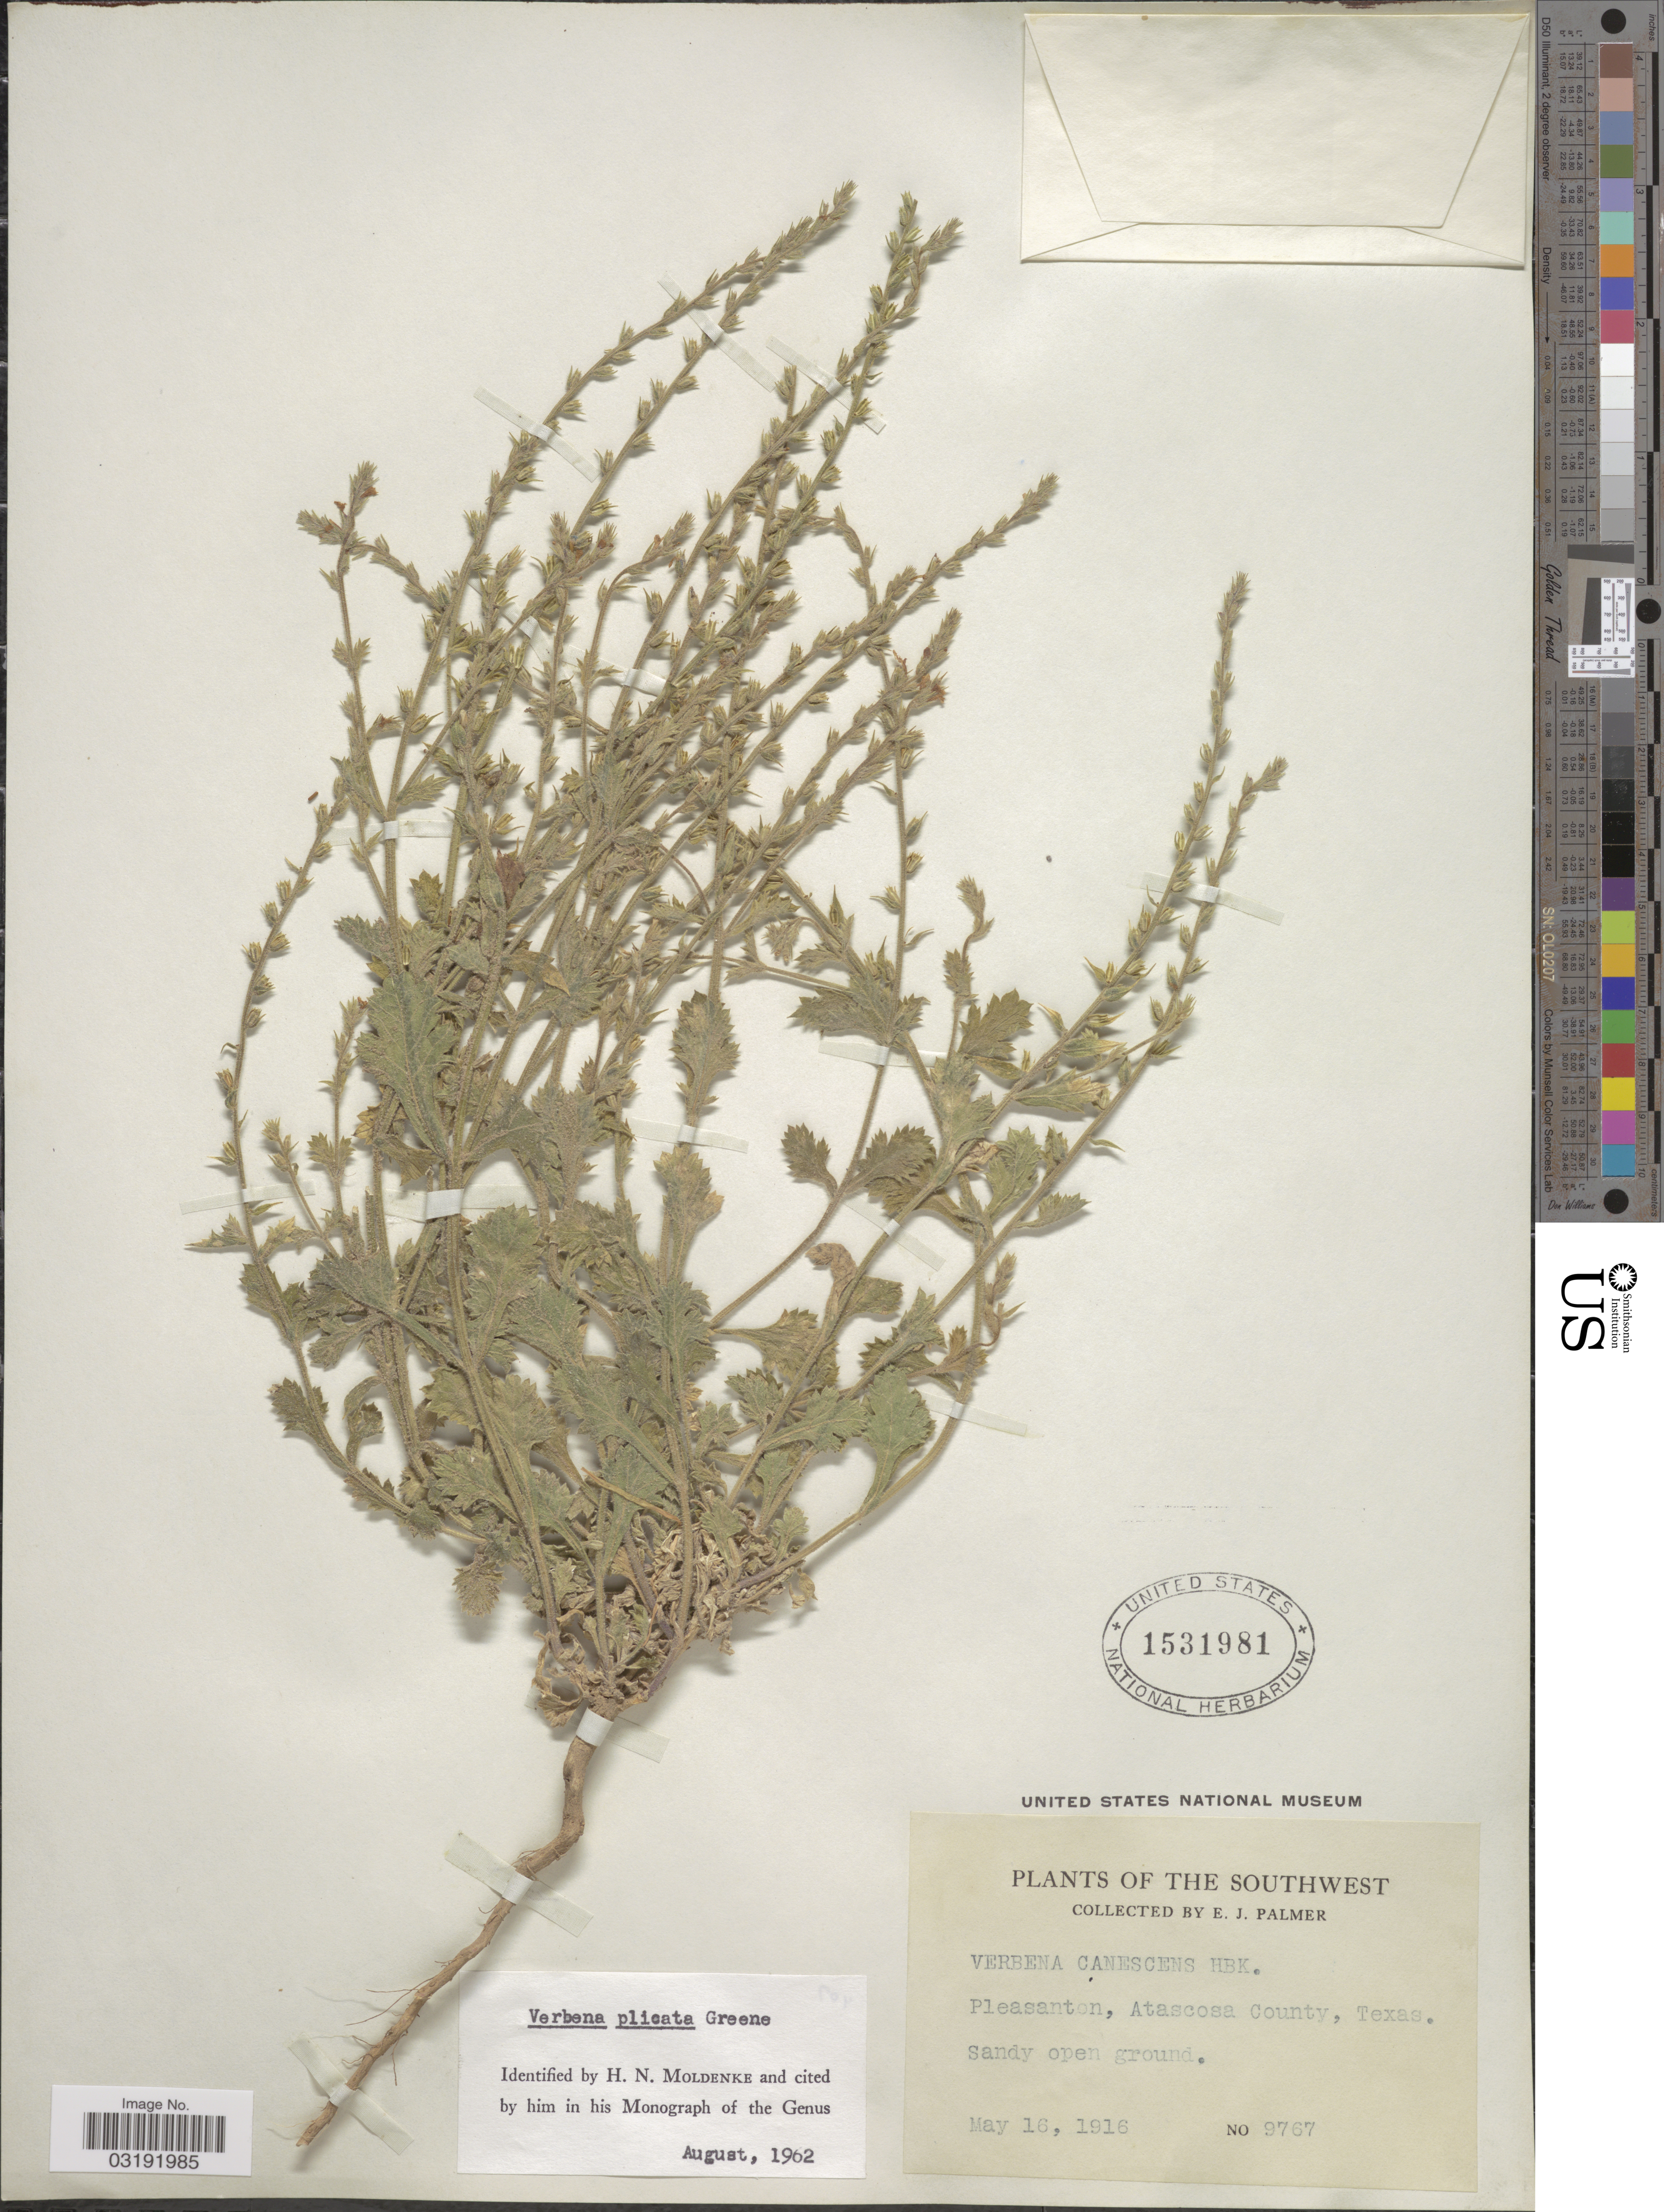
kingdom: Plantae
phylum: Tracheophyta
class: Magnoliopsida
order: Lamiales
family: Verbenaceae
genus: Verbena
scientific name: Verbena plicata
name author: Greene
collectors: E. J. Palmer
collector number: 9767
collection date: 1916-05-16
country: United States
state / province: Texas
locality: The Southwest. Pleasanton, Atascosa County.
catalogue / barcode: US 1531981